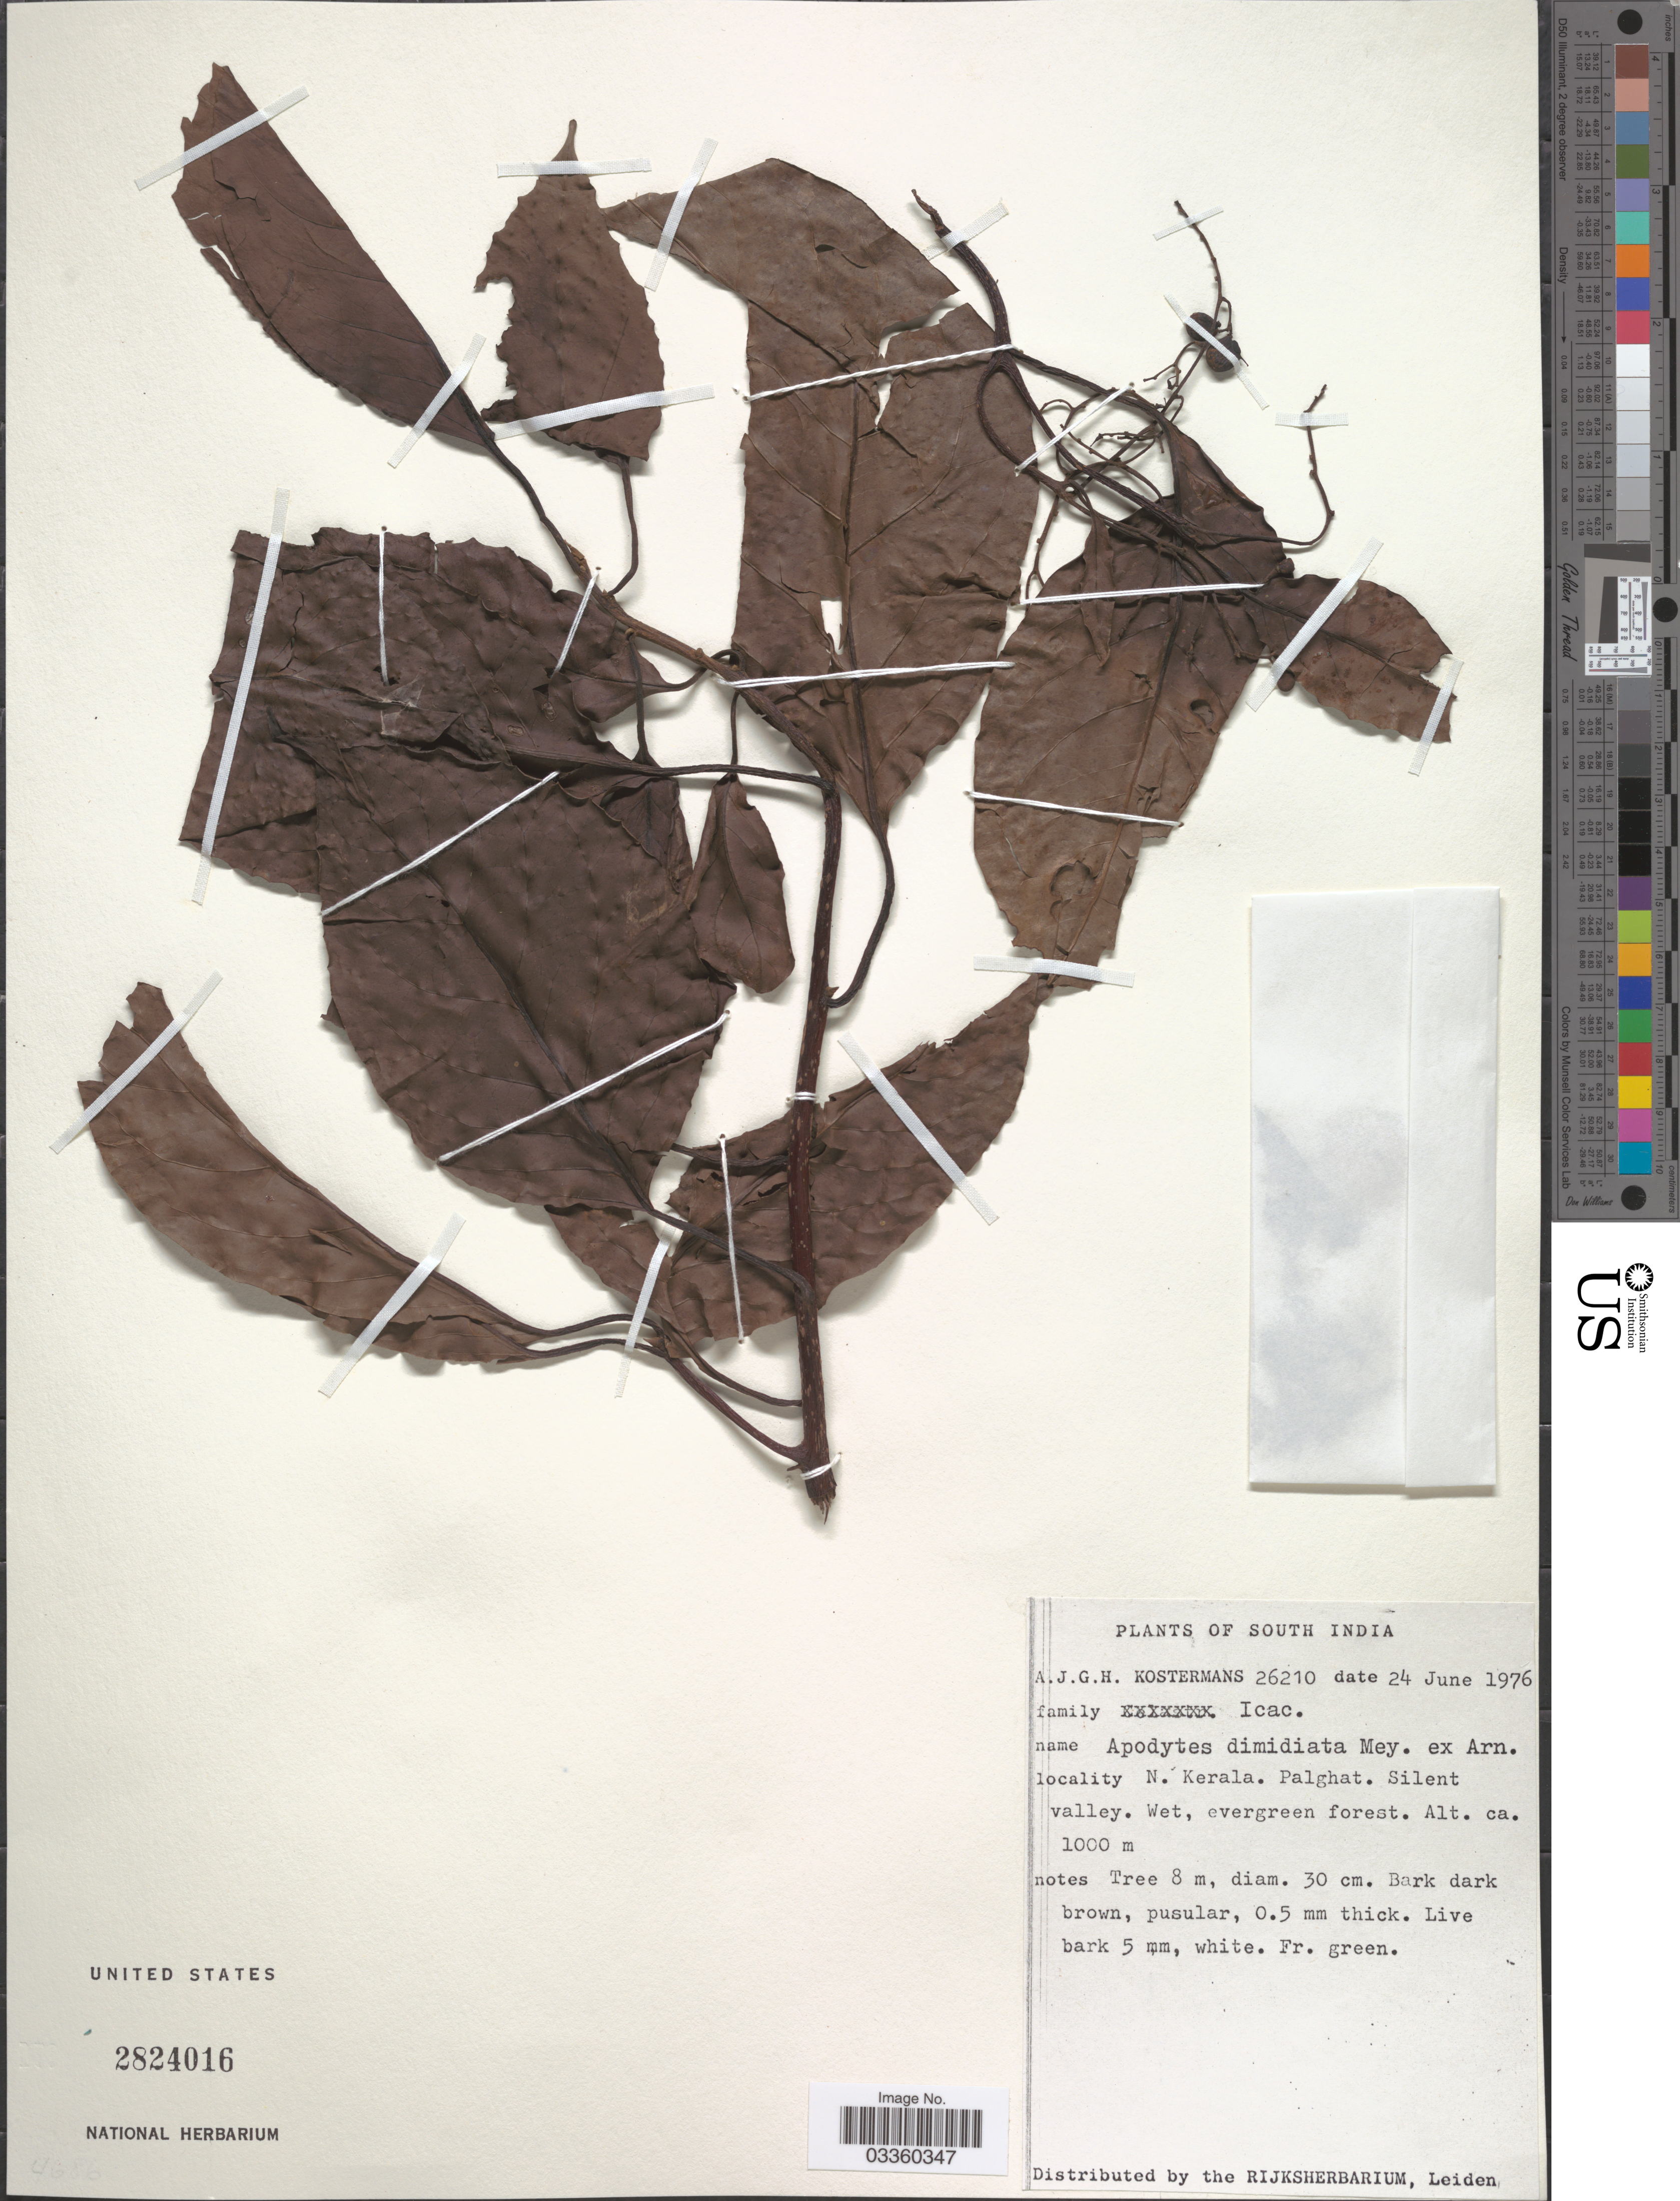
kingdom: Plantae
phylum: Tracheophyta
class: Magnoliopsida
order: Metteniusales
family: Metteniusaceae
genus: Apodytes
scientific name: Apodytes dimidiata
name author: E. Mey. ex Arn.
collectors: A. J. G. Kostermans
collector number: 26210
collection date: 1976-06-24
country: India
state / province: Kerala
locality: South India. N. Kerala. Palghat. Silent valley.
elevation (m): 1000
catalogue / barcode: US 2824016